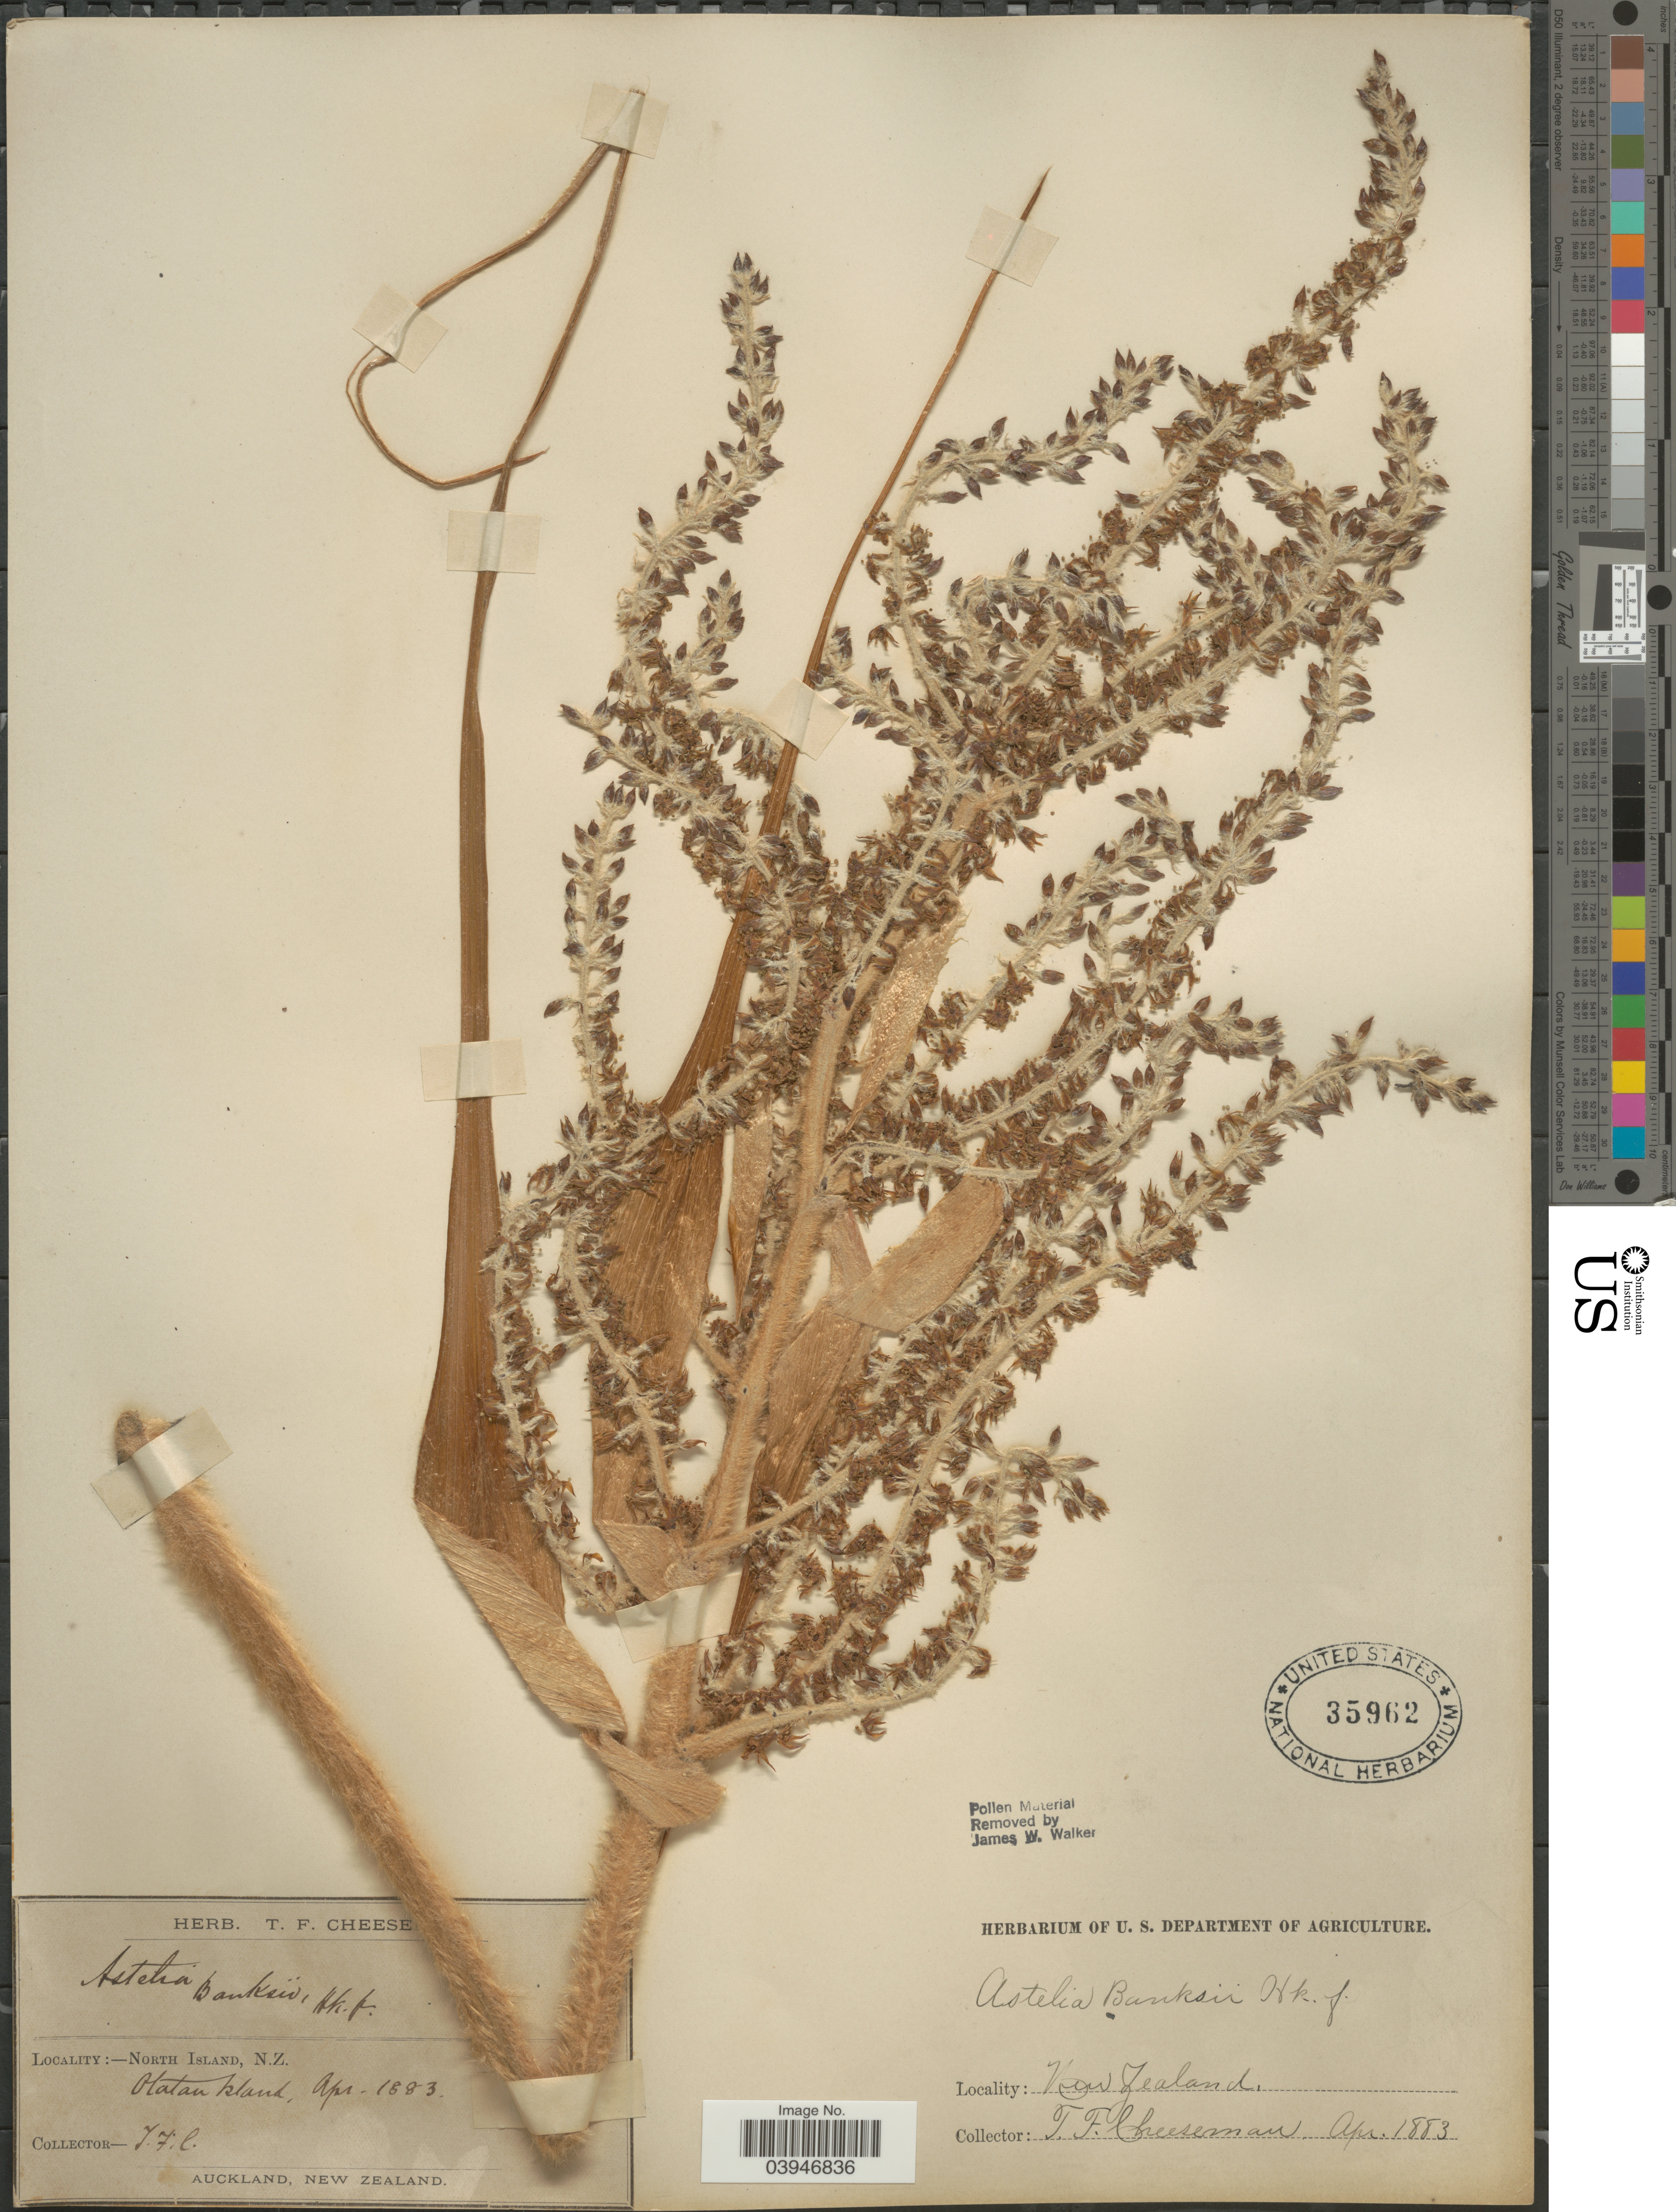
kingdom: Plantae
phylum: Tracheophyta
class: Liliopsida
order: Asparagales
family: Asteliaceae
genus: Astelia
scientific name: Astelia banksii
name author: A. Cunn.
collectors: T. F. Cheeseman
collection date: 1883-04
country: New Zealand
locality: North Island. Olatan Island.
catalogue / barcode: US 35962